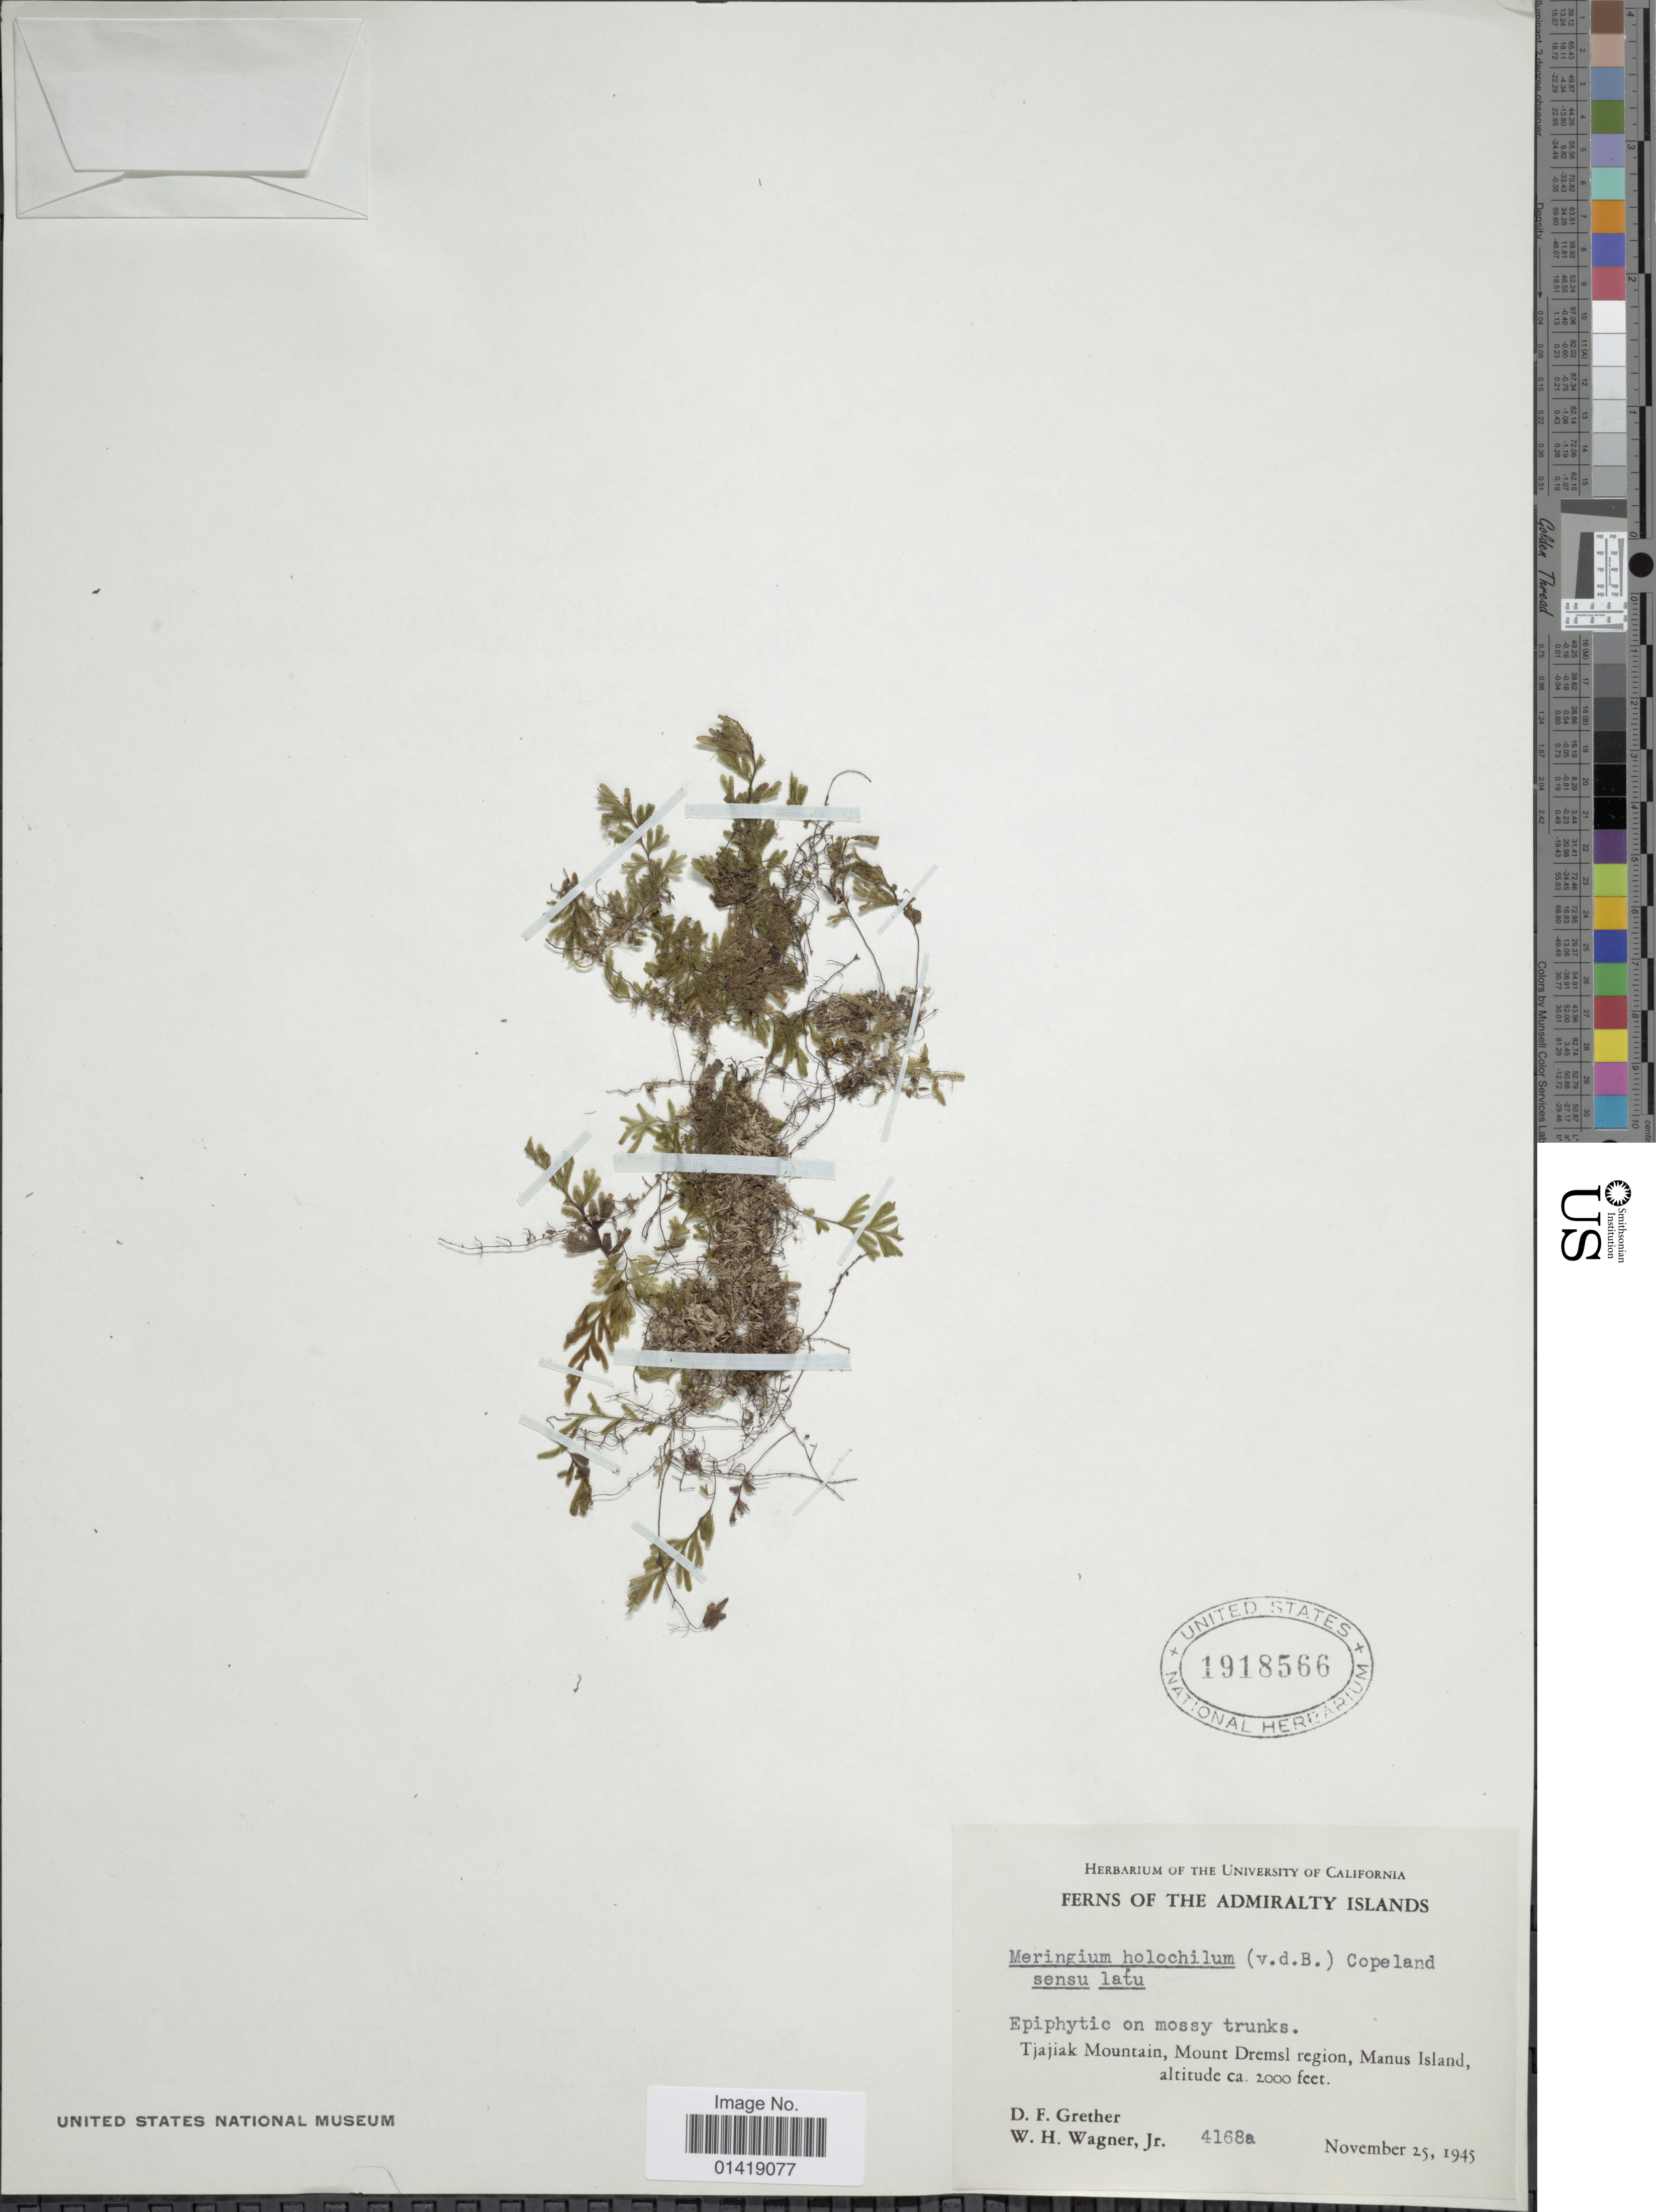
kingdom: Plantae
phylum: Tracheophyta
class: Polypodiopsida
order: Hymenophyllales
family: Hymenophyllaceae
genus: Hymenophyllum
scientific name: Hymenophyllum involucratum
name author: Copel.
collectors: D. F. Grether & W. H. Wagner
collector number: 4168a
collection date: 1945-11-25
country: Papua New Guinea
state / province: Manus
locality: The Admiralty Islands Tjajiak mountain, mount Dremsl region, Manus Island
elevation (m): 610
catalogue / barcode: US 1918566